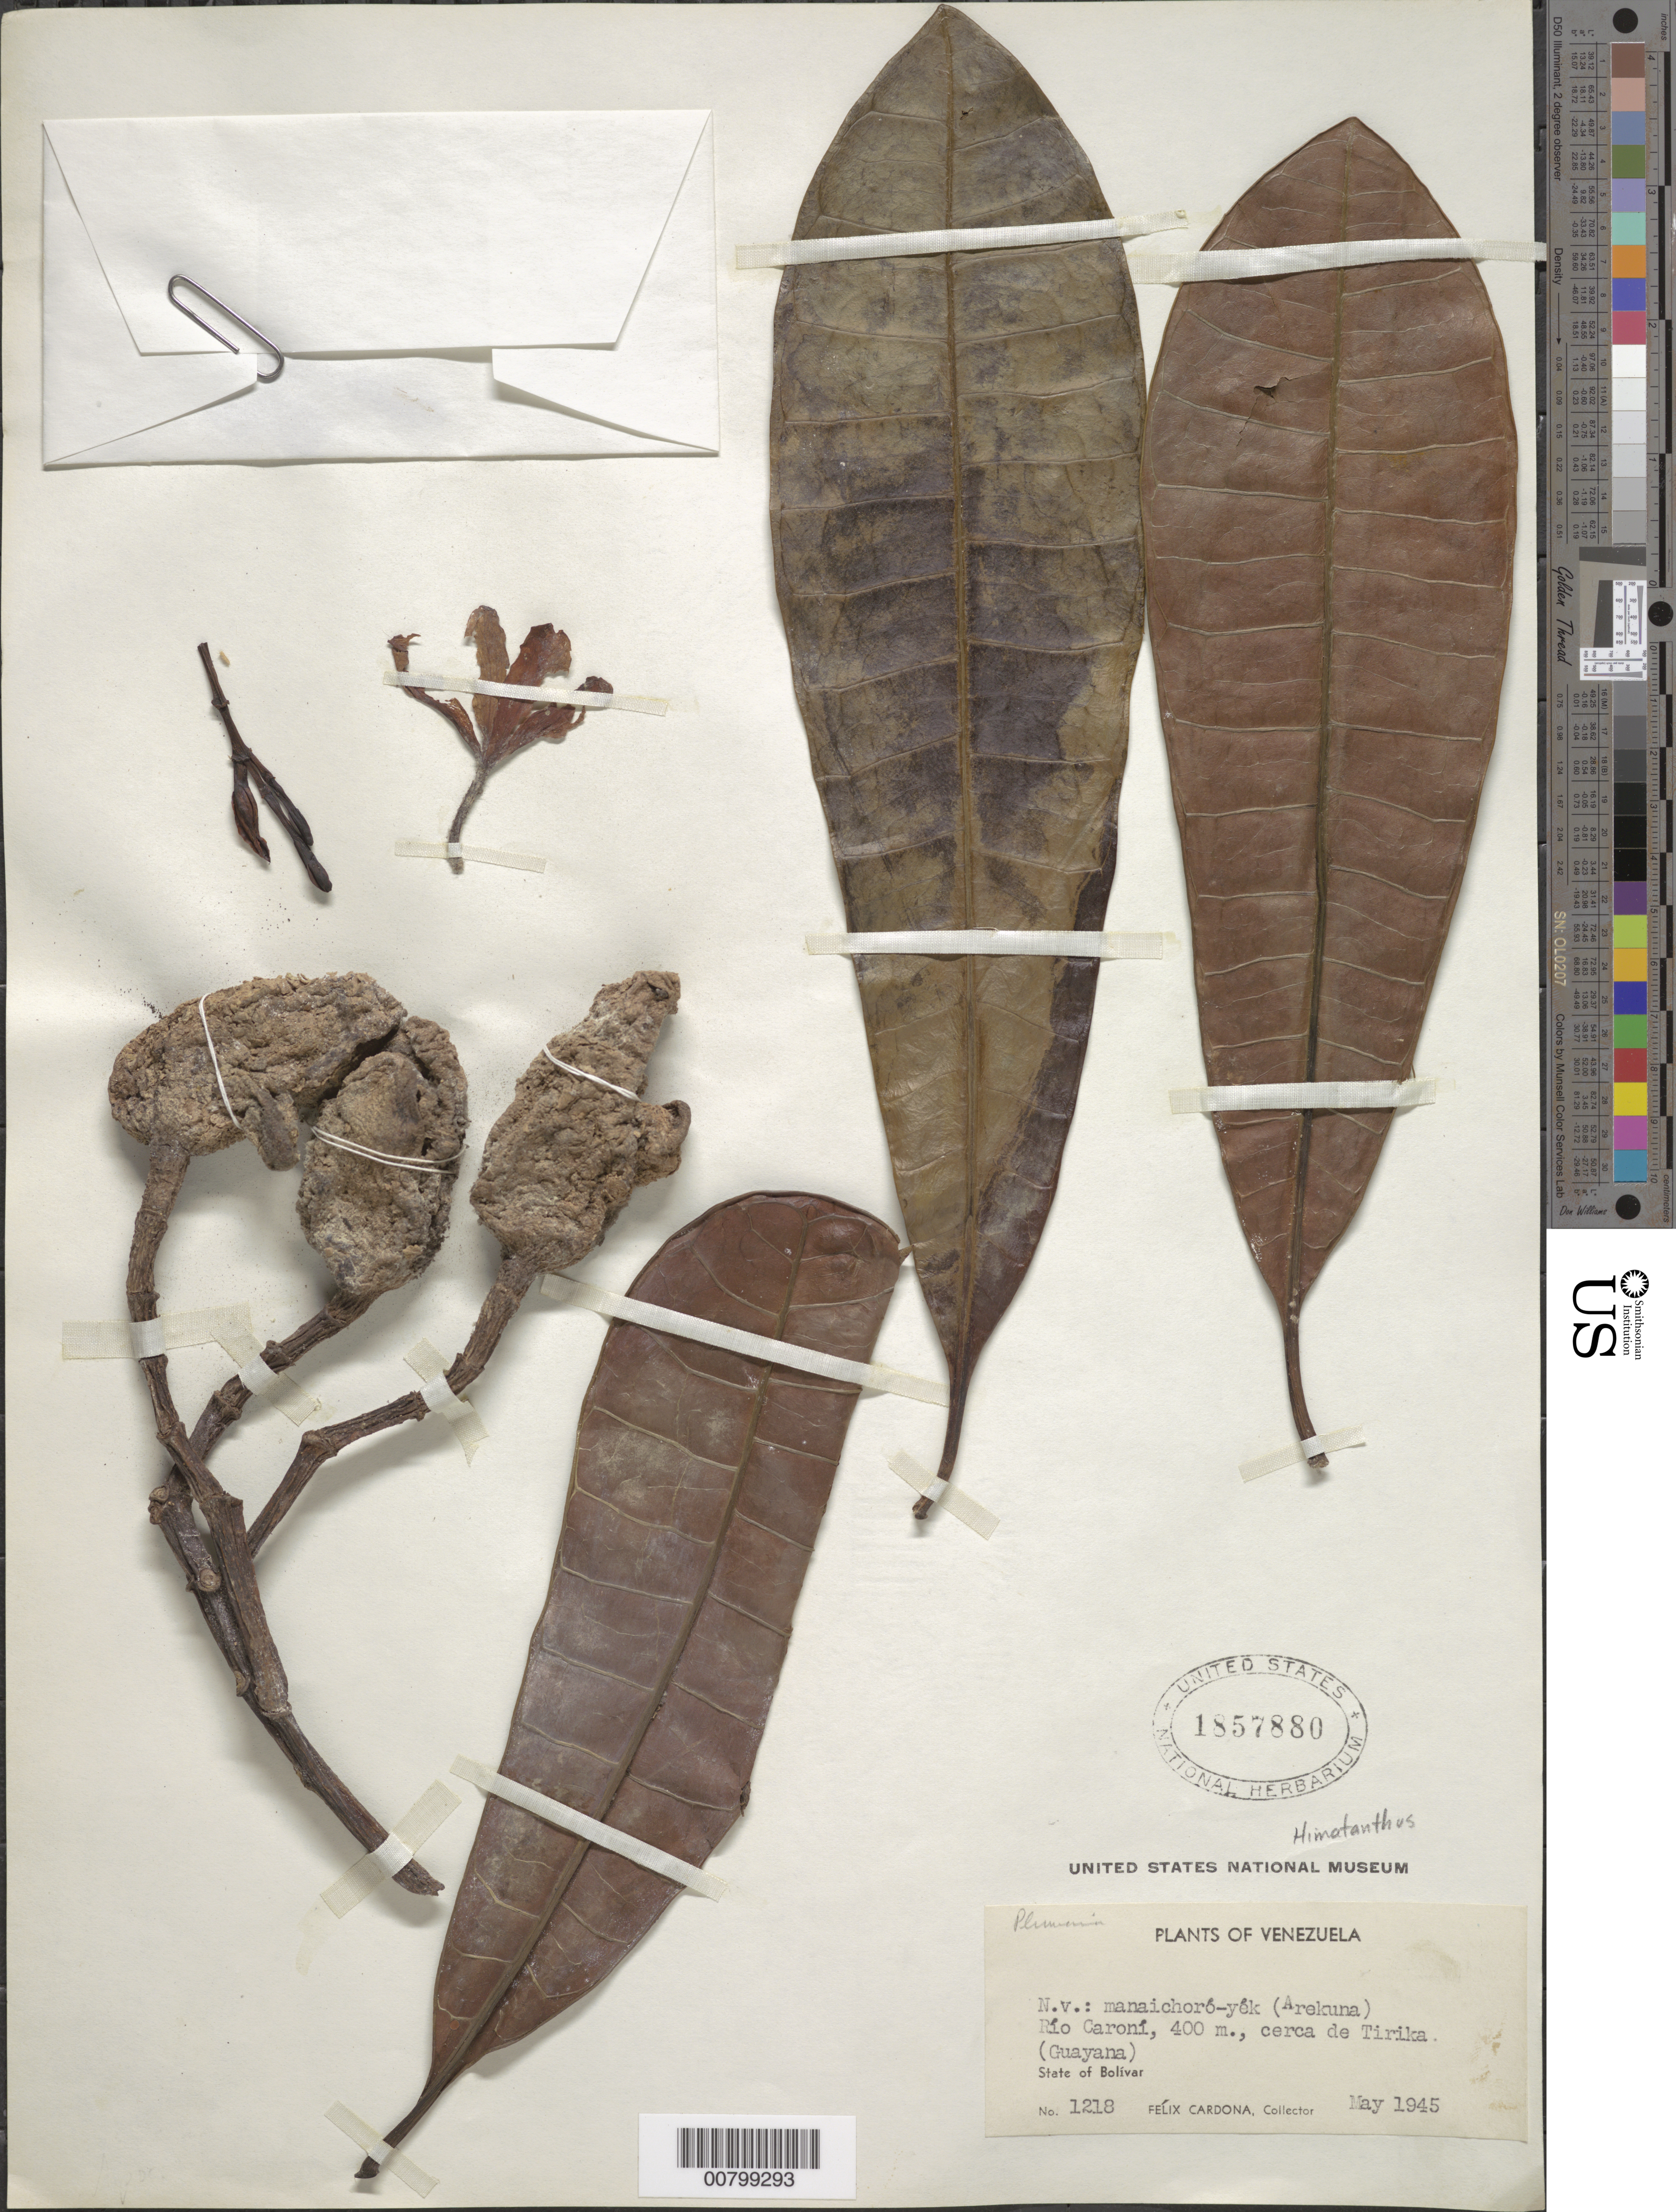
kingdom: Plantae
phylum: Tracheophyta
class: Magnoliopsida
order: Gentianales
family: Apocynaceae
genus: Himatanthus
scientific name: Himatanthus sp.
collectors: F. Cardona Puig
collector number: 1218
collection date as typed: May-45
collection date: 1945-05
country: Venezuela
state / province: Bolívar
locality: Río Caroní, cerca de Tirika (Guayana)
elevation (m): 400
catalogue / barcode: US 1857880